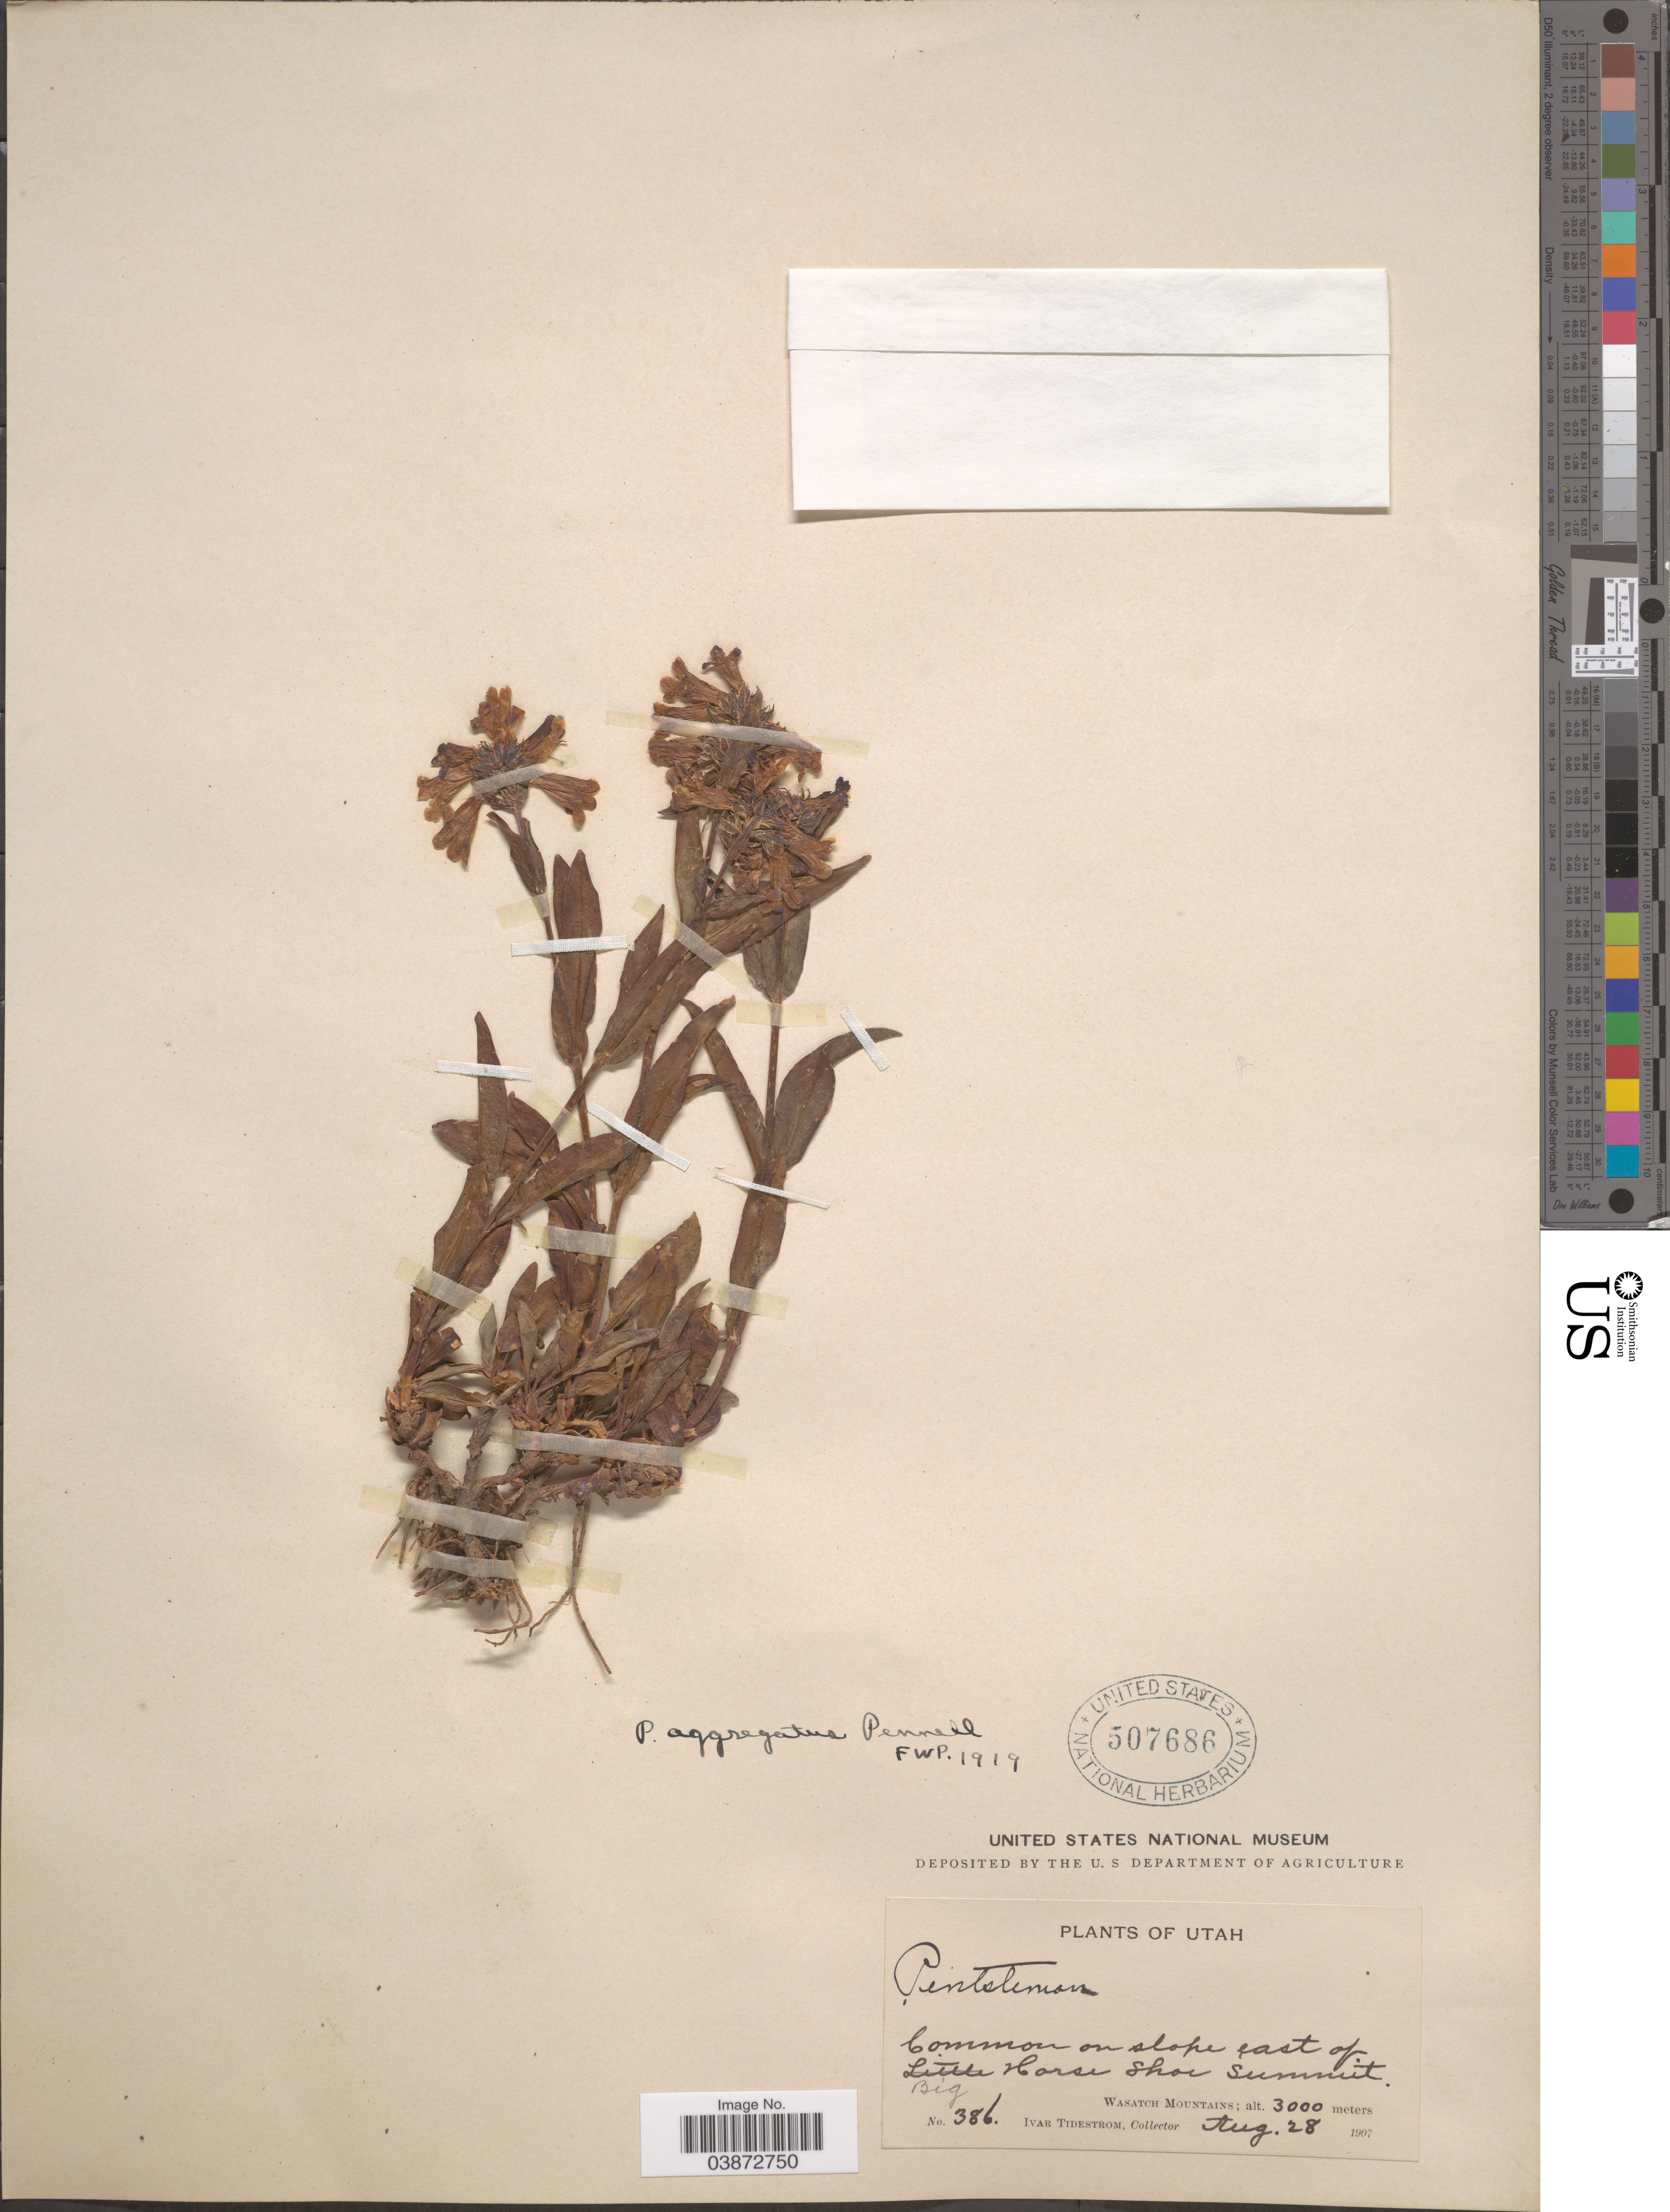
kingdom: Plantae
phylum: Tracheophyta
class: Magnoliopsida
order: Lamiales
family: Plantaginaceae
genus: Penstemon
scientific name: Penstemon aggregatus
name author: Pennell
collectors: I. F. Tidestrom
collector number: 386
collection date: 1907-08-28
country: United States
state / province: Utah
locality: On slope east of Big Horse Shoe Summit. Wasatch Mountains.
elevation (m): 3000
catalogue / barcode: US 507686